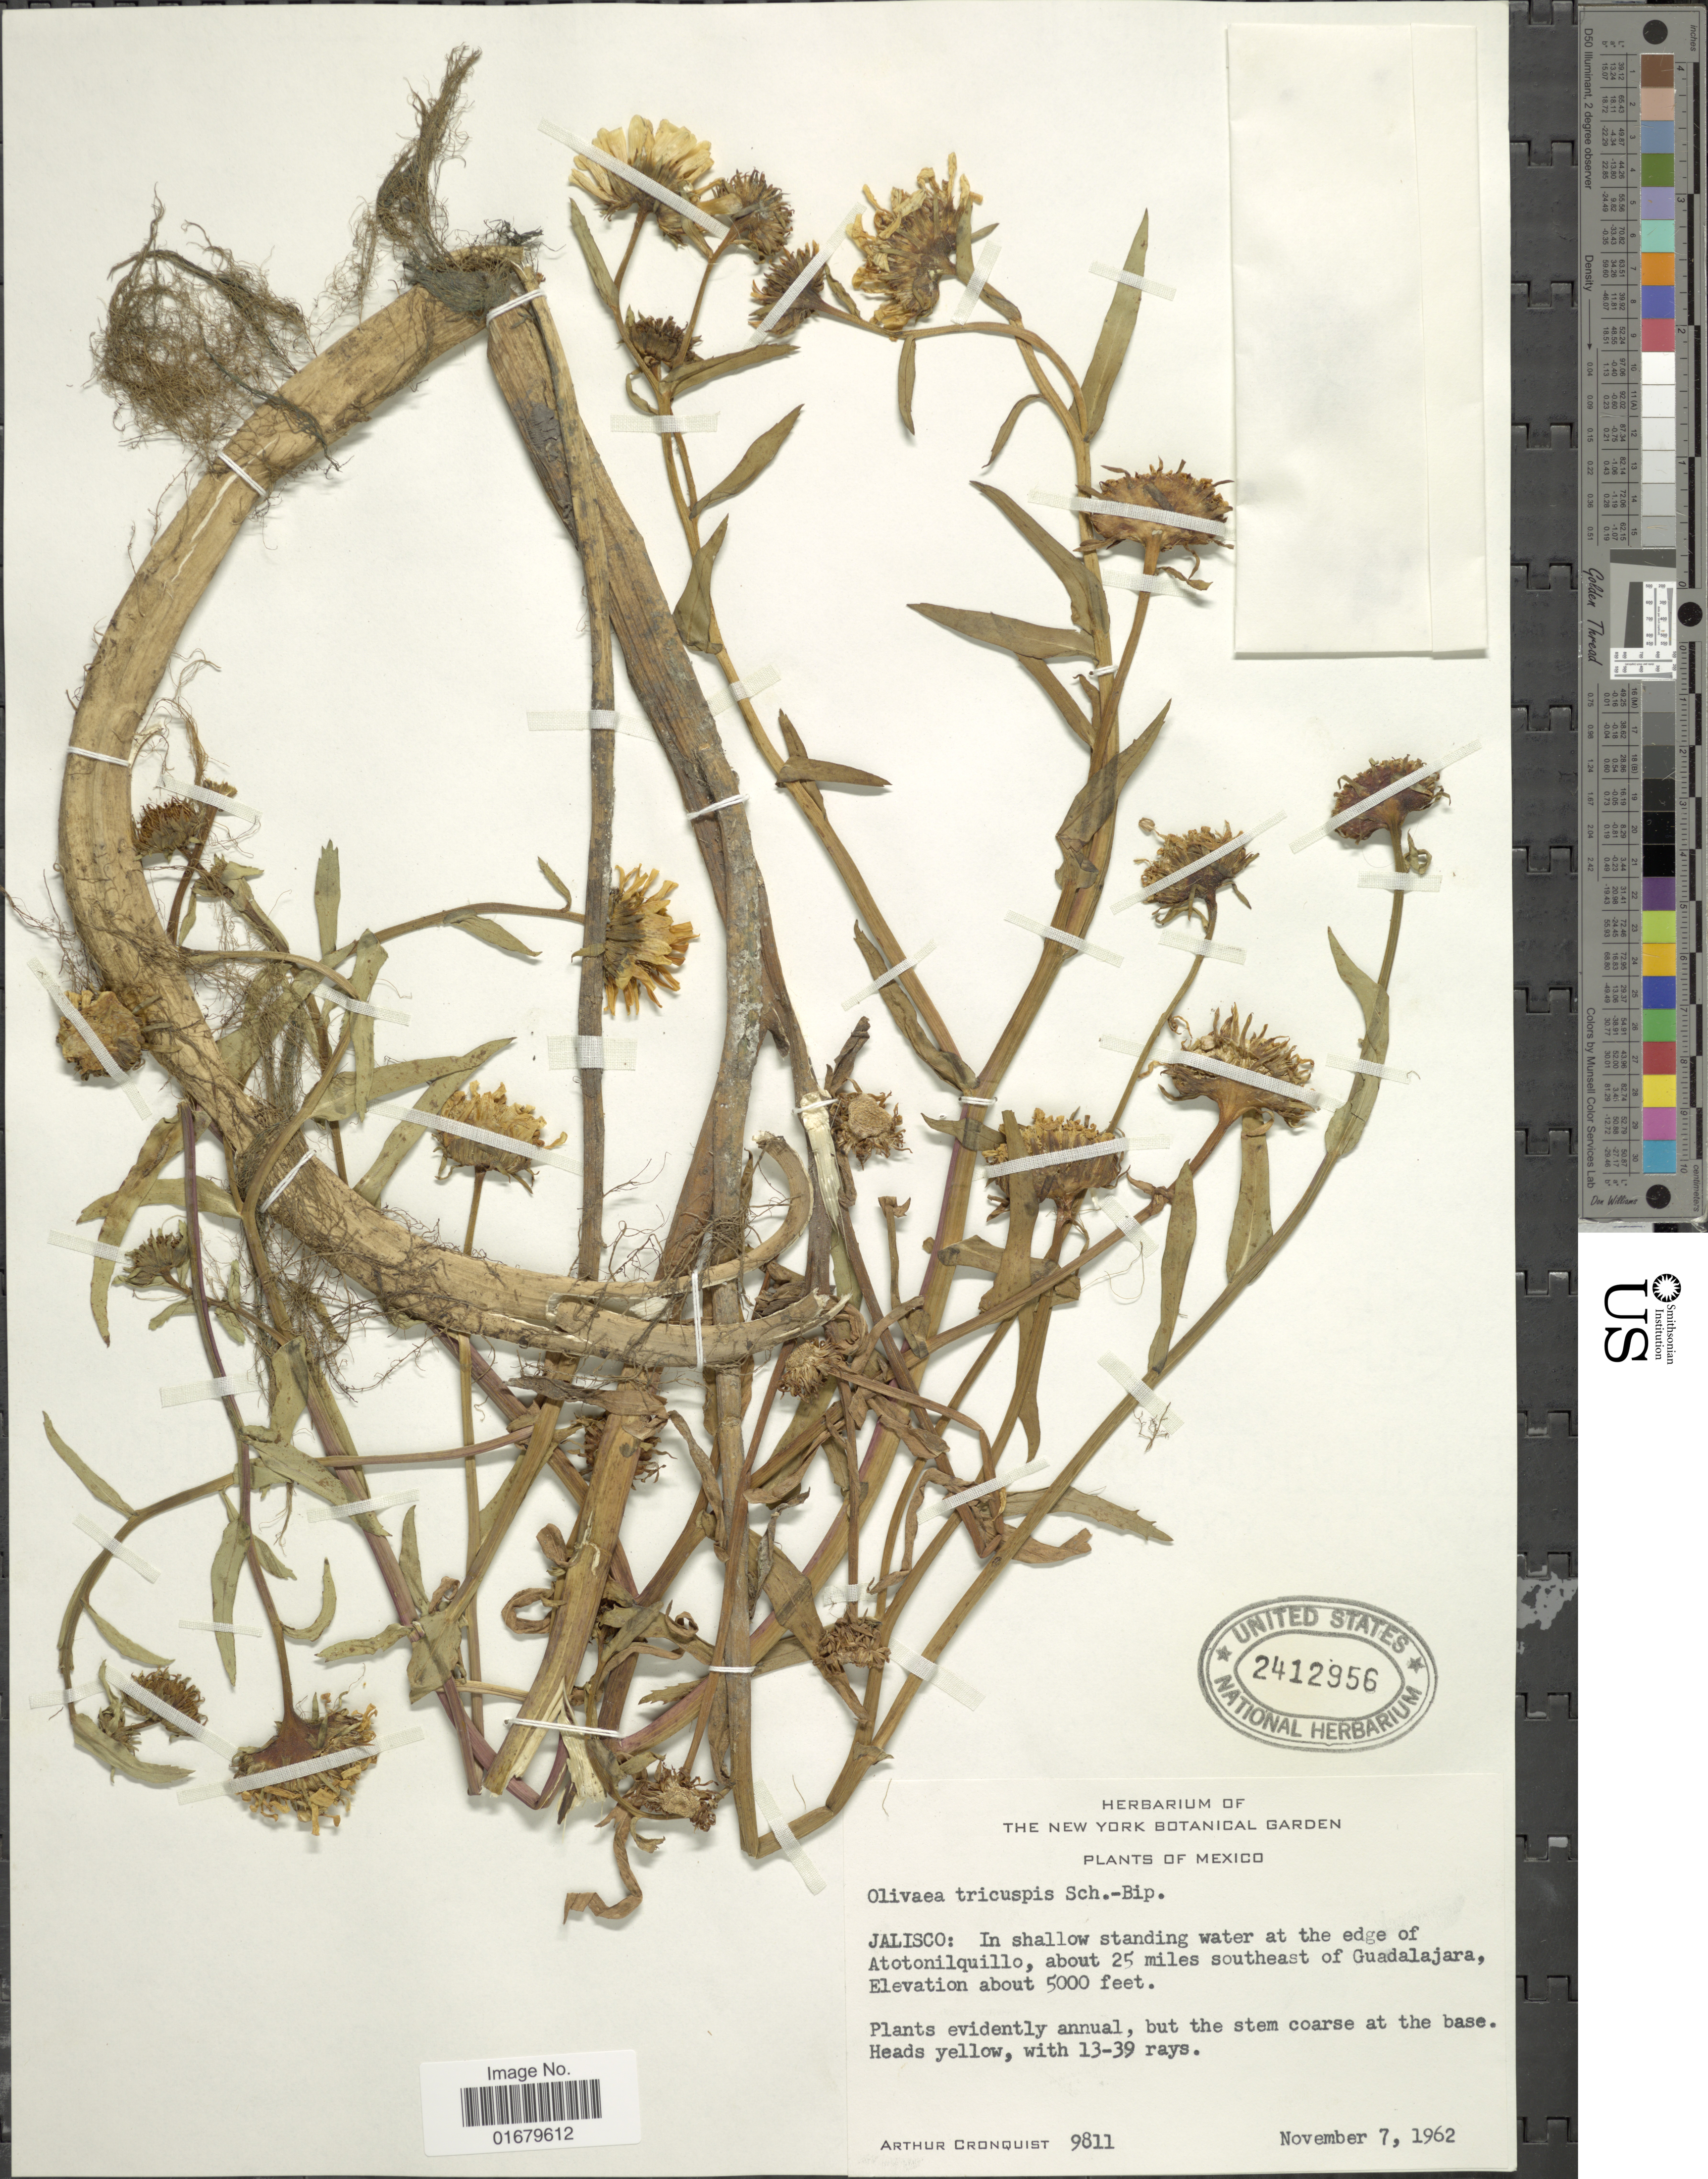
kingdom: Plantae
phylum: Tracheophyta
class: Magnoliopsida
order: Asterales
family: Asteraceae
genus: Olivaea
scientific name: Olivaea tricuspis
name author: Sch. Bip. ex Benth.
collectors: A. J. Cronquist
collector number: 9811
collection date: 1962-11-07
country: Mexico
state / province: Jalisco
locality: In shallow standing water at the edge of Atotonilquillo, about 25 miles southeast of Guadalajara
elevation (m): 1524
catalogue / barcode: US 2412956